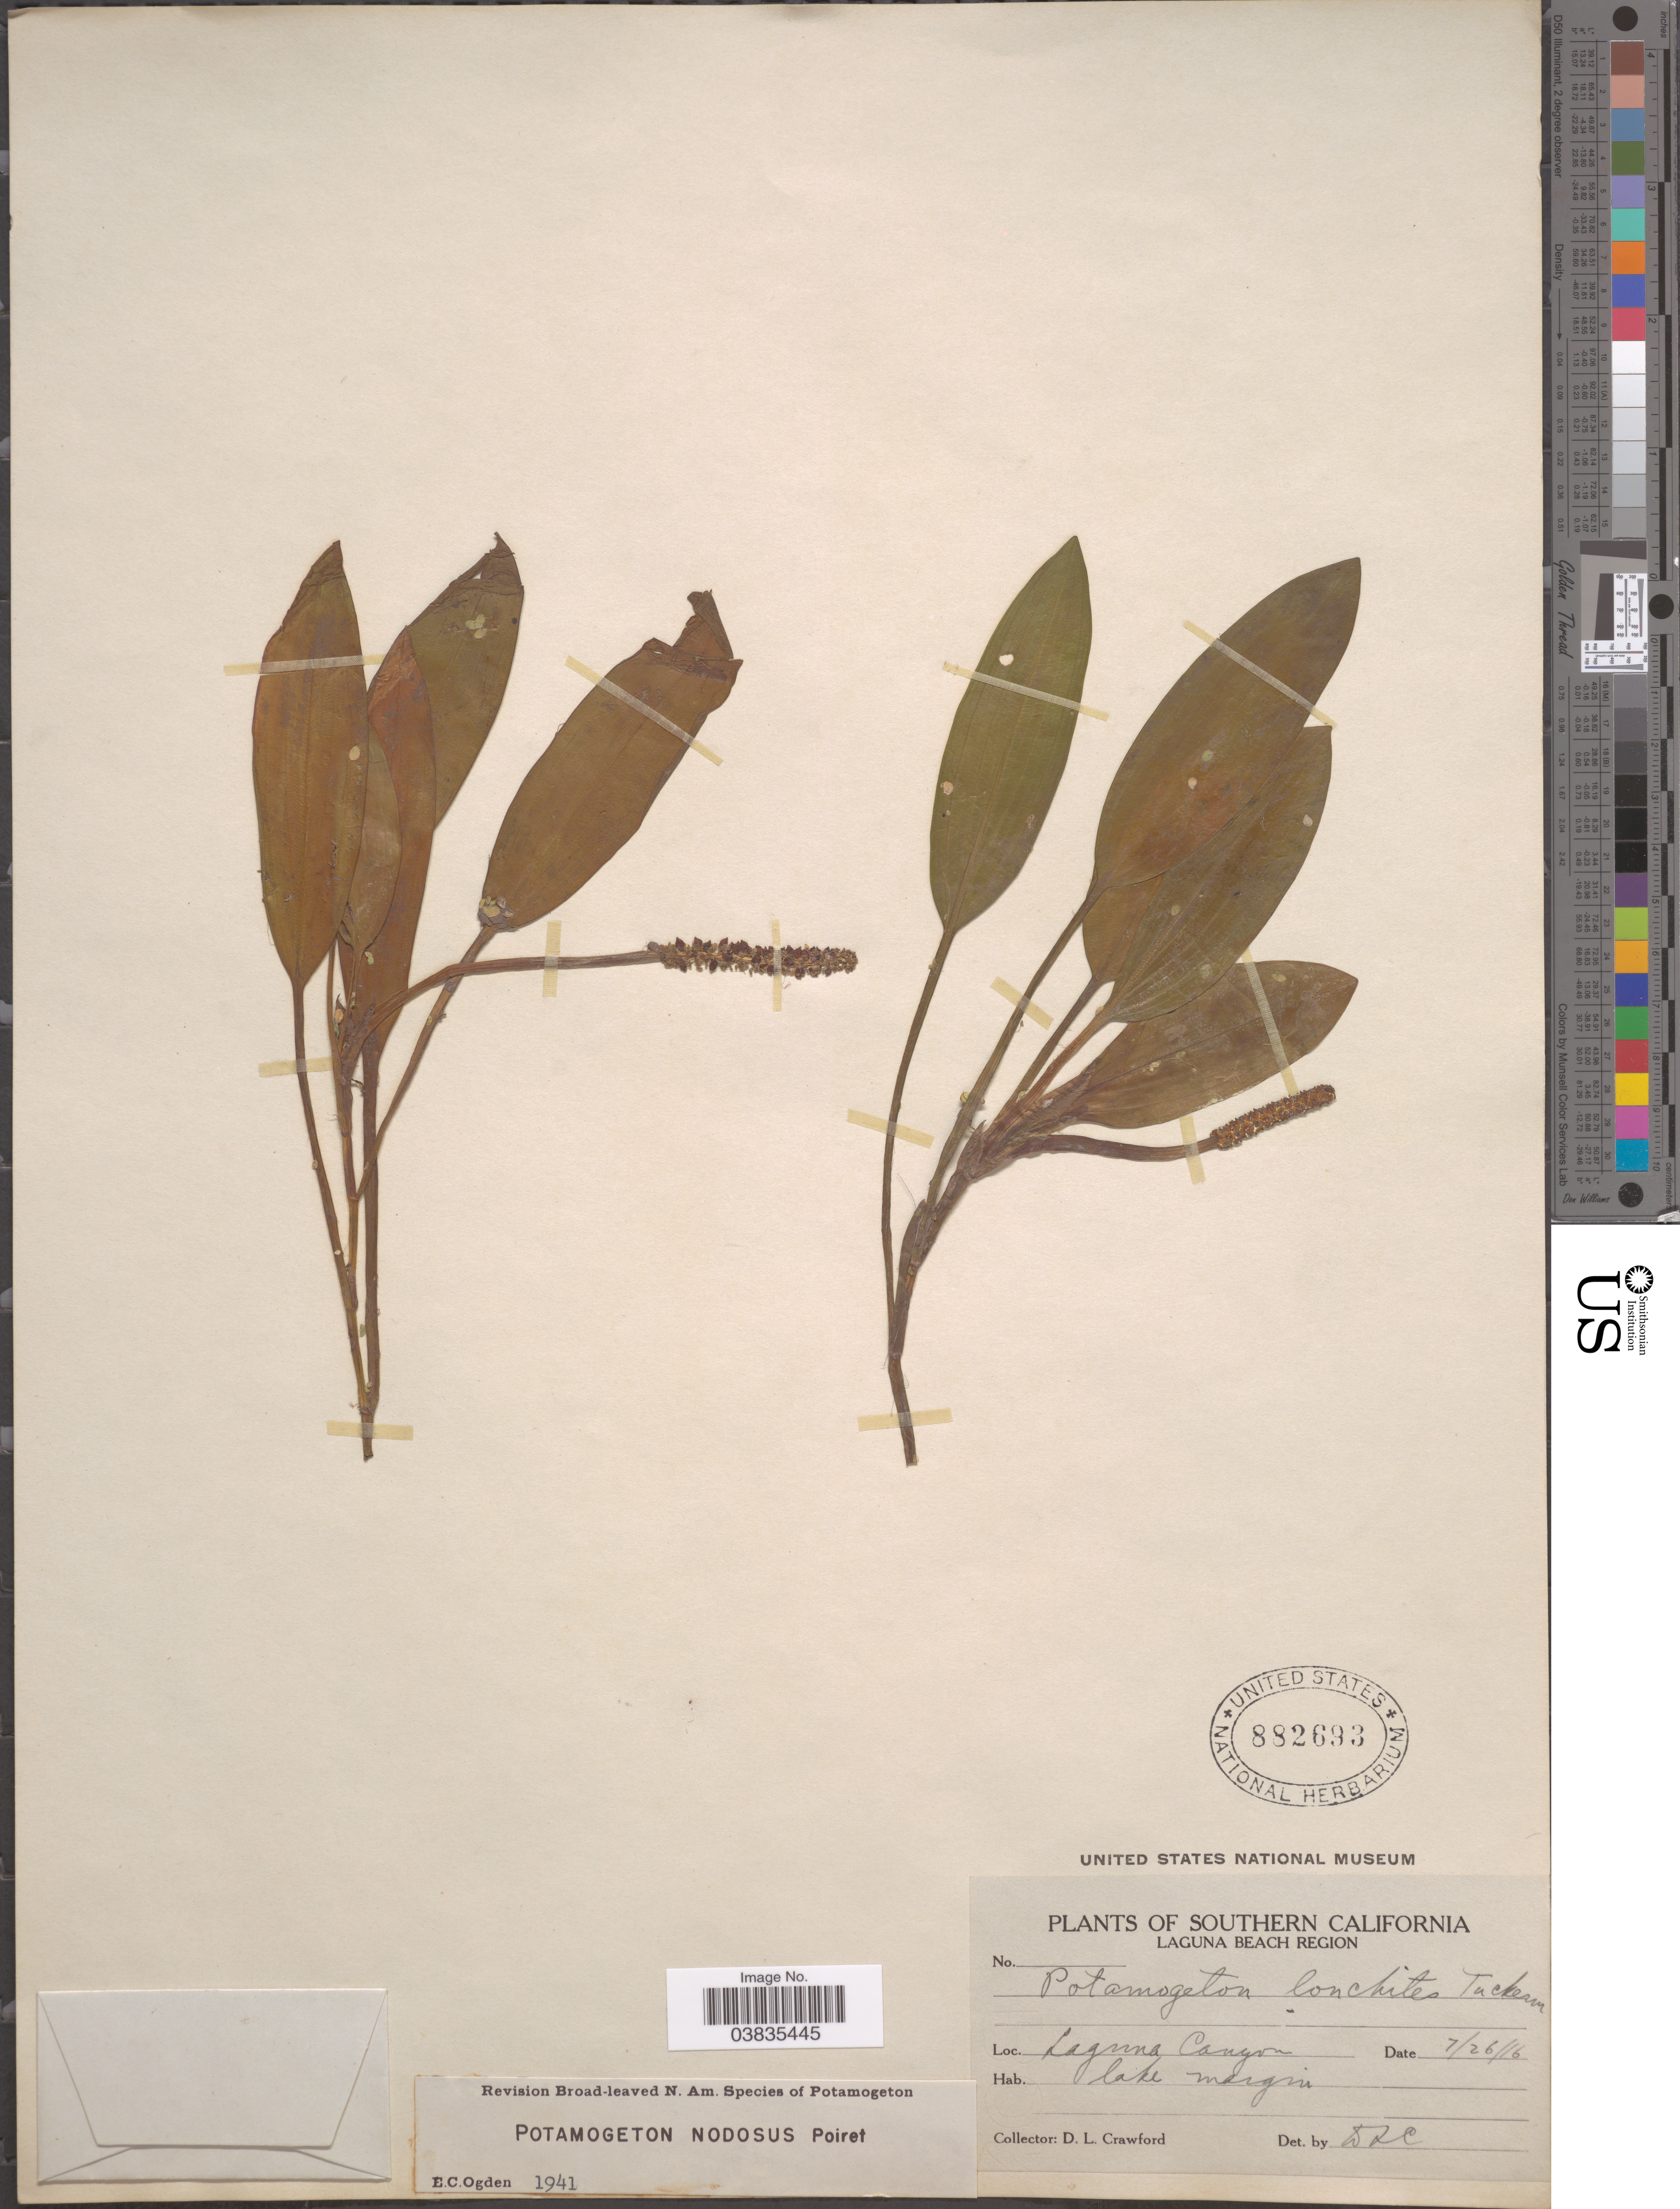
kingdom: Plantae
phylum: Tracheophyta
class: Liliopsida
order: Alismatales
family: Potamogetonaceae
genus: Potamogeton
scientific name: Potamogeton nodosus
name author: Poir.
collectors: D. L. Crawford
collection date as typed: Transcribed d/m/y: 26/7/16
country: United States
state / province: California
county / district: Orange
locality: Southern California. Laguna Beach Region. Laguna Canyon.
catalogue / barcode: US 882693